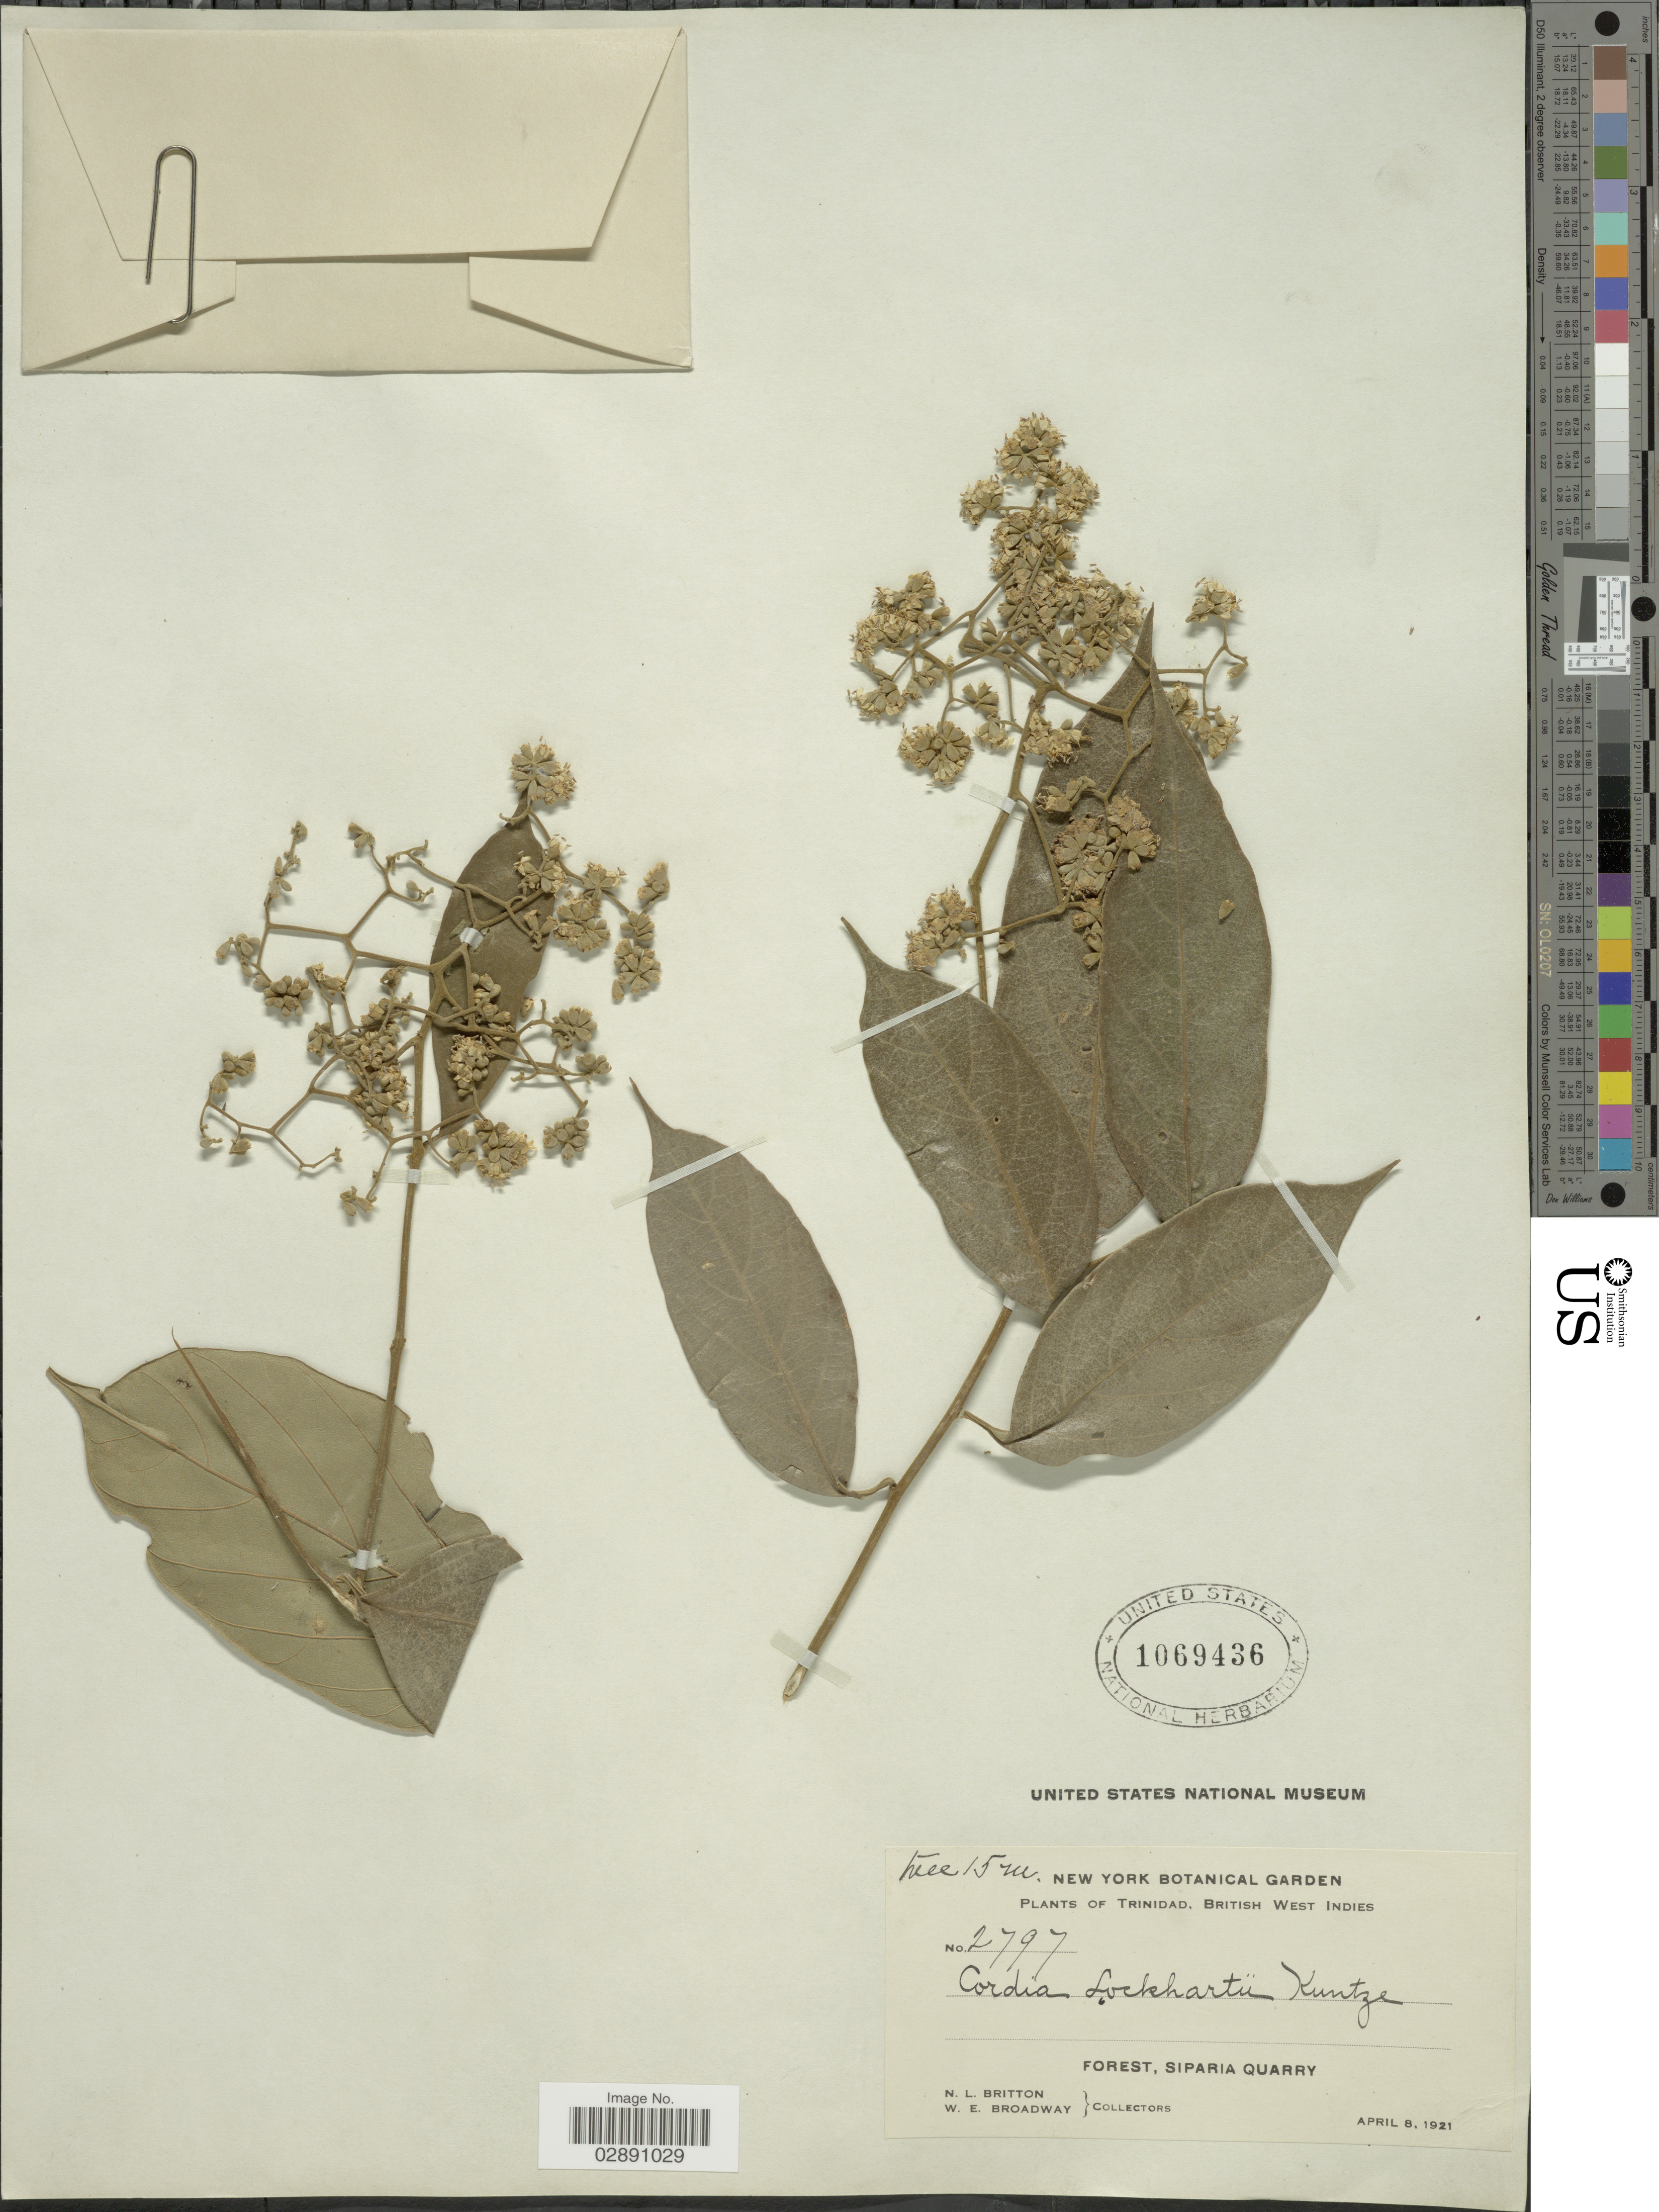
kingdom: Plantae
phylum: Tracheophyta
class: Magnoliopsida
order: Boraginales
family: Cordiaceae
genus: Cordia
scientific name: Cordia lockhartii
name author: Kuntze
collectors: N. Britton & W. E. Broadway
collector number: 2797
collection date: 1921-04-08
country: Trinidad and Tobago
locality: Trinidad, British West Indies. Forest, Siparia Quarry.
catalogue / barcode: US 1069436